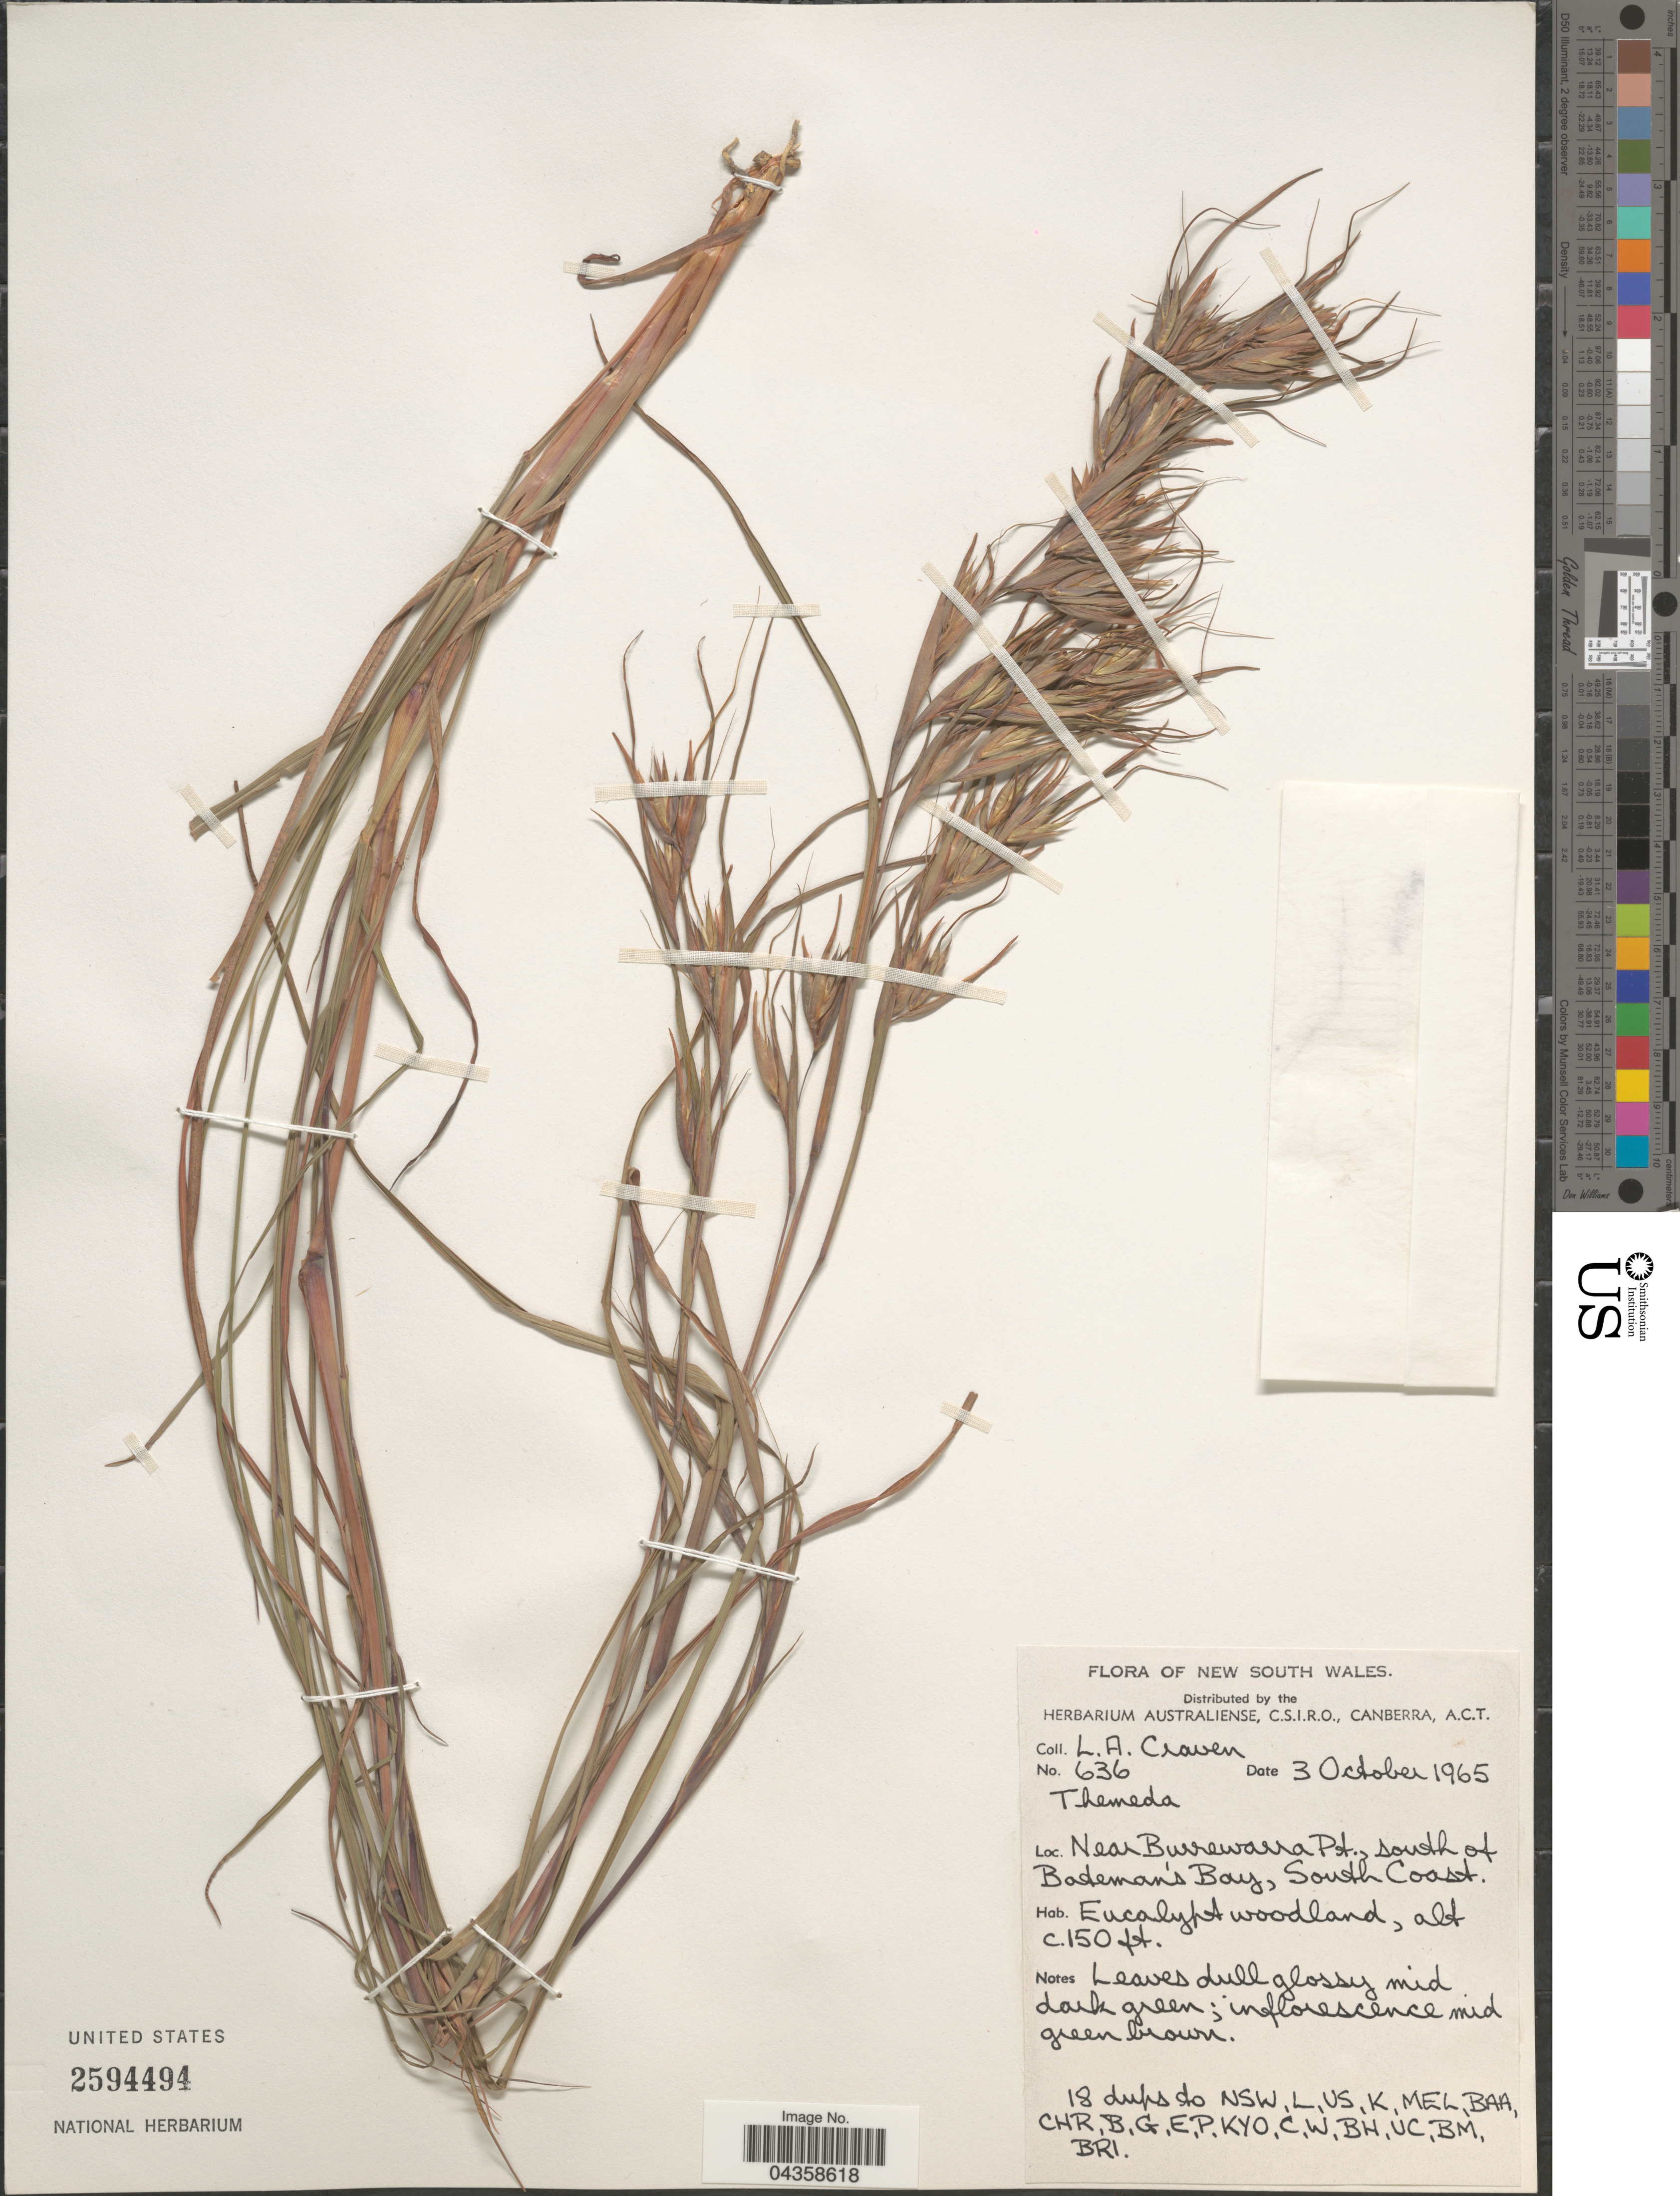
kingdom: Plantae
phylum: Tracheophyta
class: Liliopsida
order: Poales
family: Poaceae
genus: Themeda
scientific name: Themeda sp.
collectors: L. A. Craven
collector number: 636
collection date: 1965-10-03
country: Australia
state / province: New South Wales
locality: Near Burrewarra Pt., south of Bateman's Bay, South Coast.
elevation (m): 46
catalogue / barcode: US 2594494